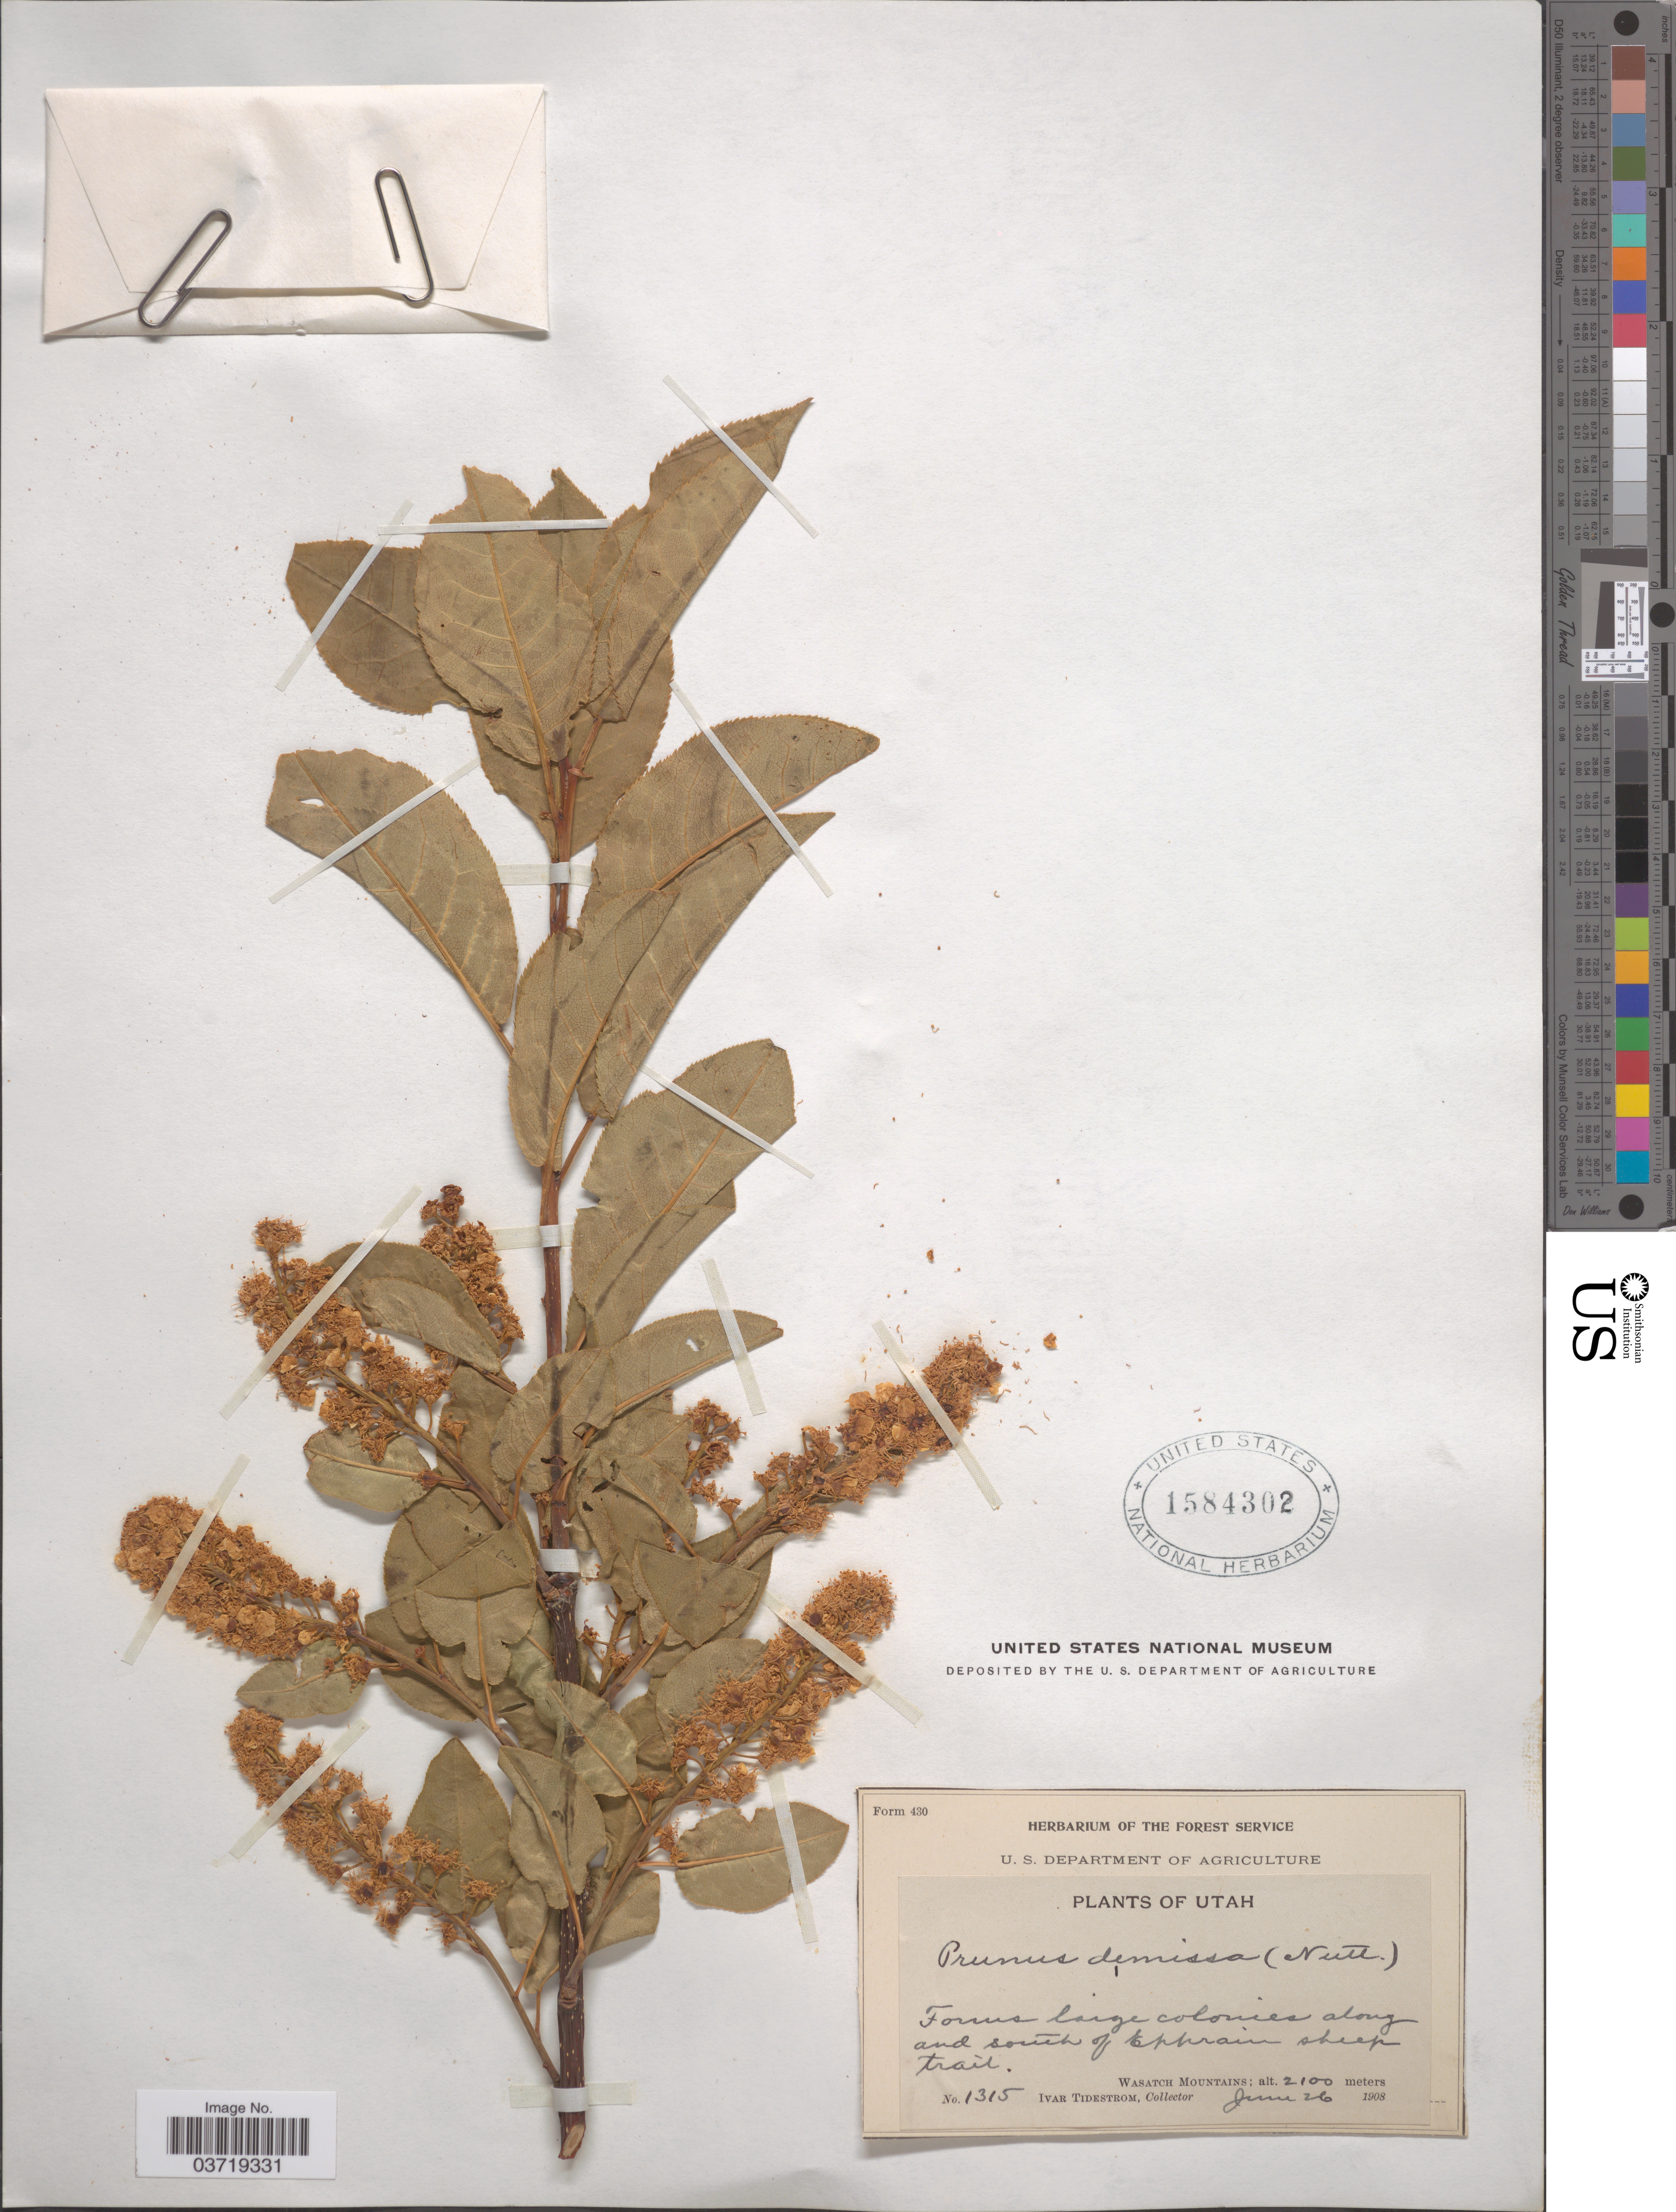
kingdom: Plantae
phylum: Tracheophyta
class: Magnoliopsida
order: Rosales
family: Rosaceae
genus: Prunus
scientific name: Prunus virginiana var. demissa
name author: (Nutt.) Torr.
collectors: I. F. Tidestrom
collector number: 1315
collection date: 1908-06-26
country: United States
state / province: Utah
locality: Along and south of Ephraim sheep trail. Wasatch Mountains.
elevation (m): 2100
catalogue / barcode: US 1584302